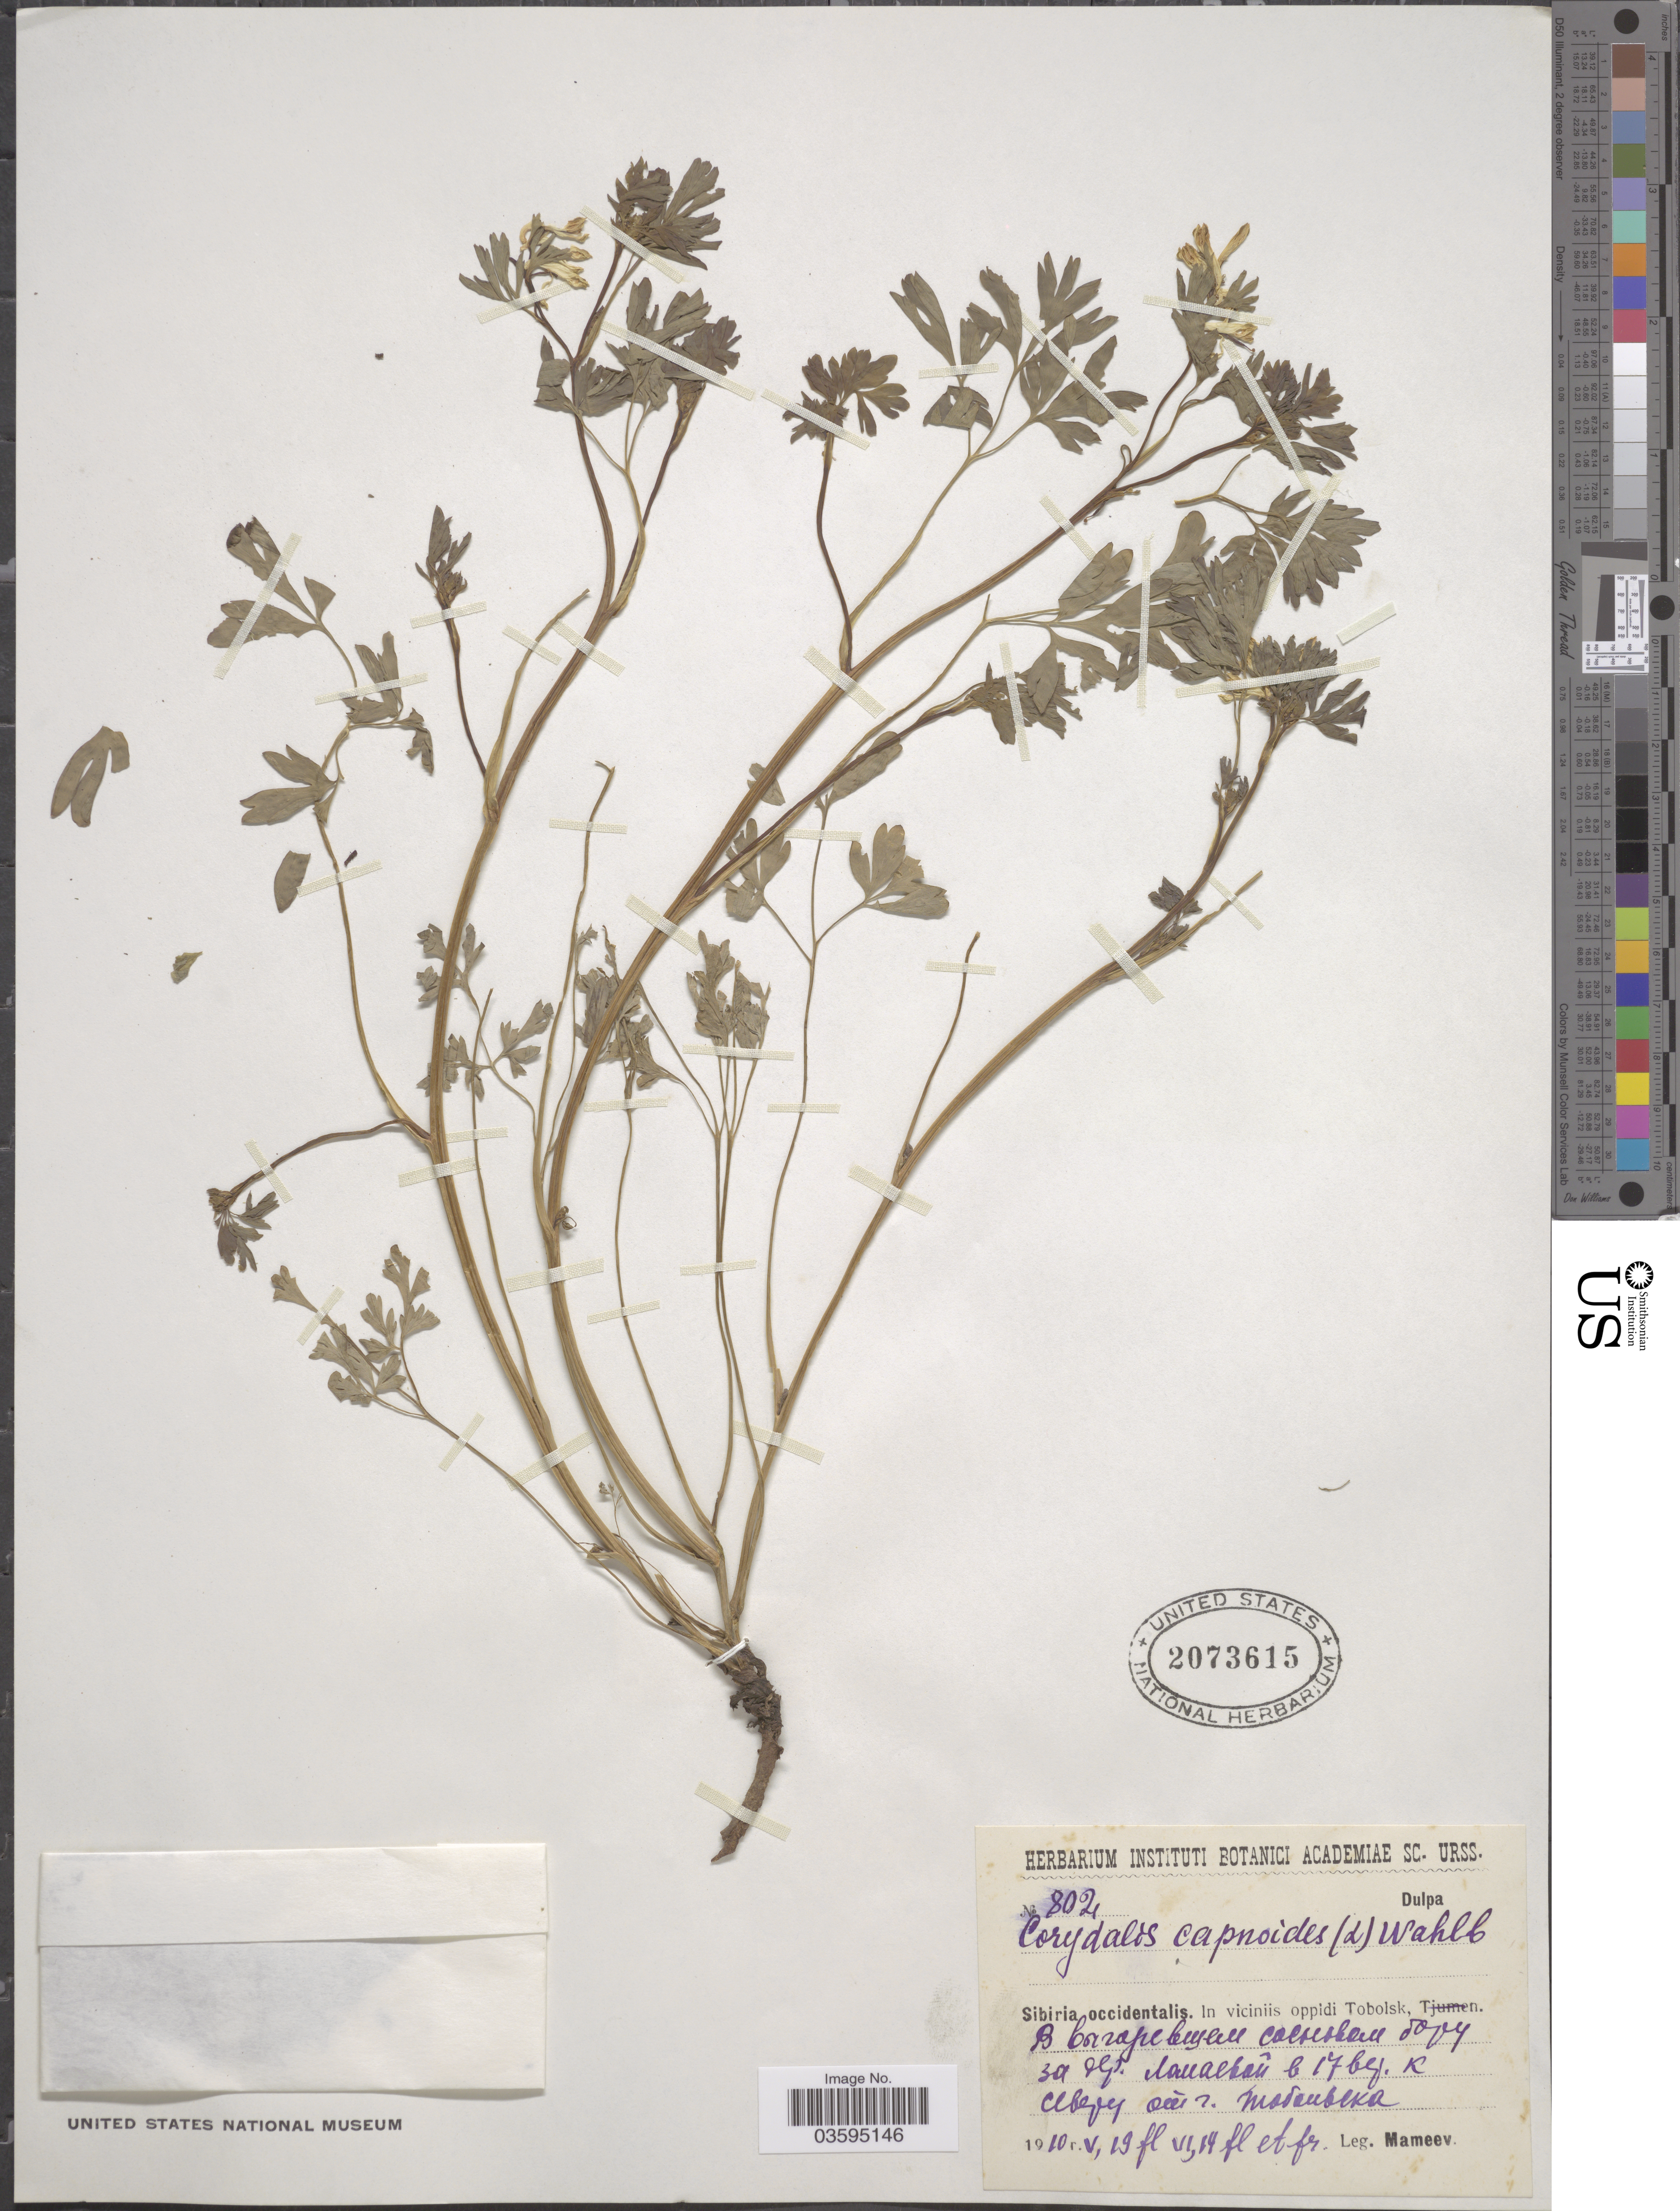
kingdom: Plantae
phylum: Tracheophyta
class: Magnoliopsida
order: Ranunculales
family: Papaveraceae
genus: Corydalis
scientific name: Corydalis capnoides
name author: (L.) Pers.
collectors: Mameev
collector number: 804*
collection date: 1910-05-19/1910-06-14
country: Russian Federation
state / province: Tyumen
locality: Sibiria occidentalis. In viciniis oppidi Tobolsk. X.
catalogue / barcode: US 2073615